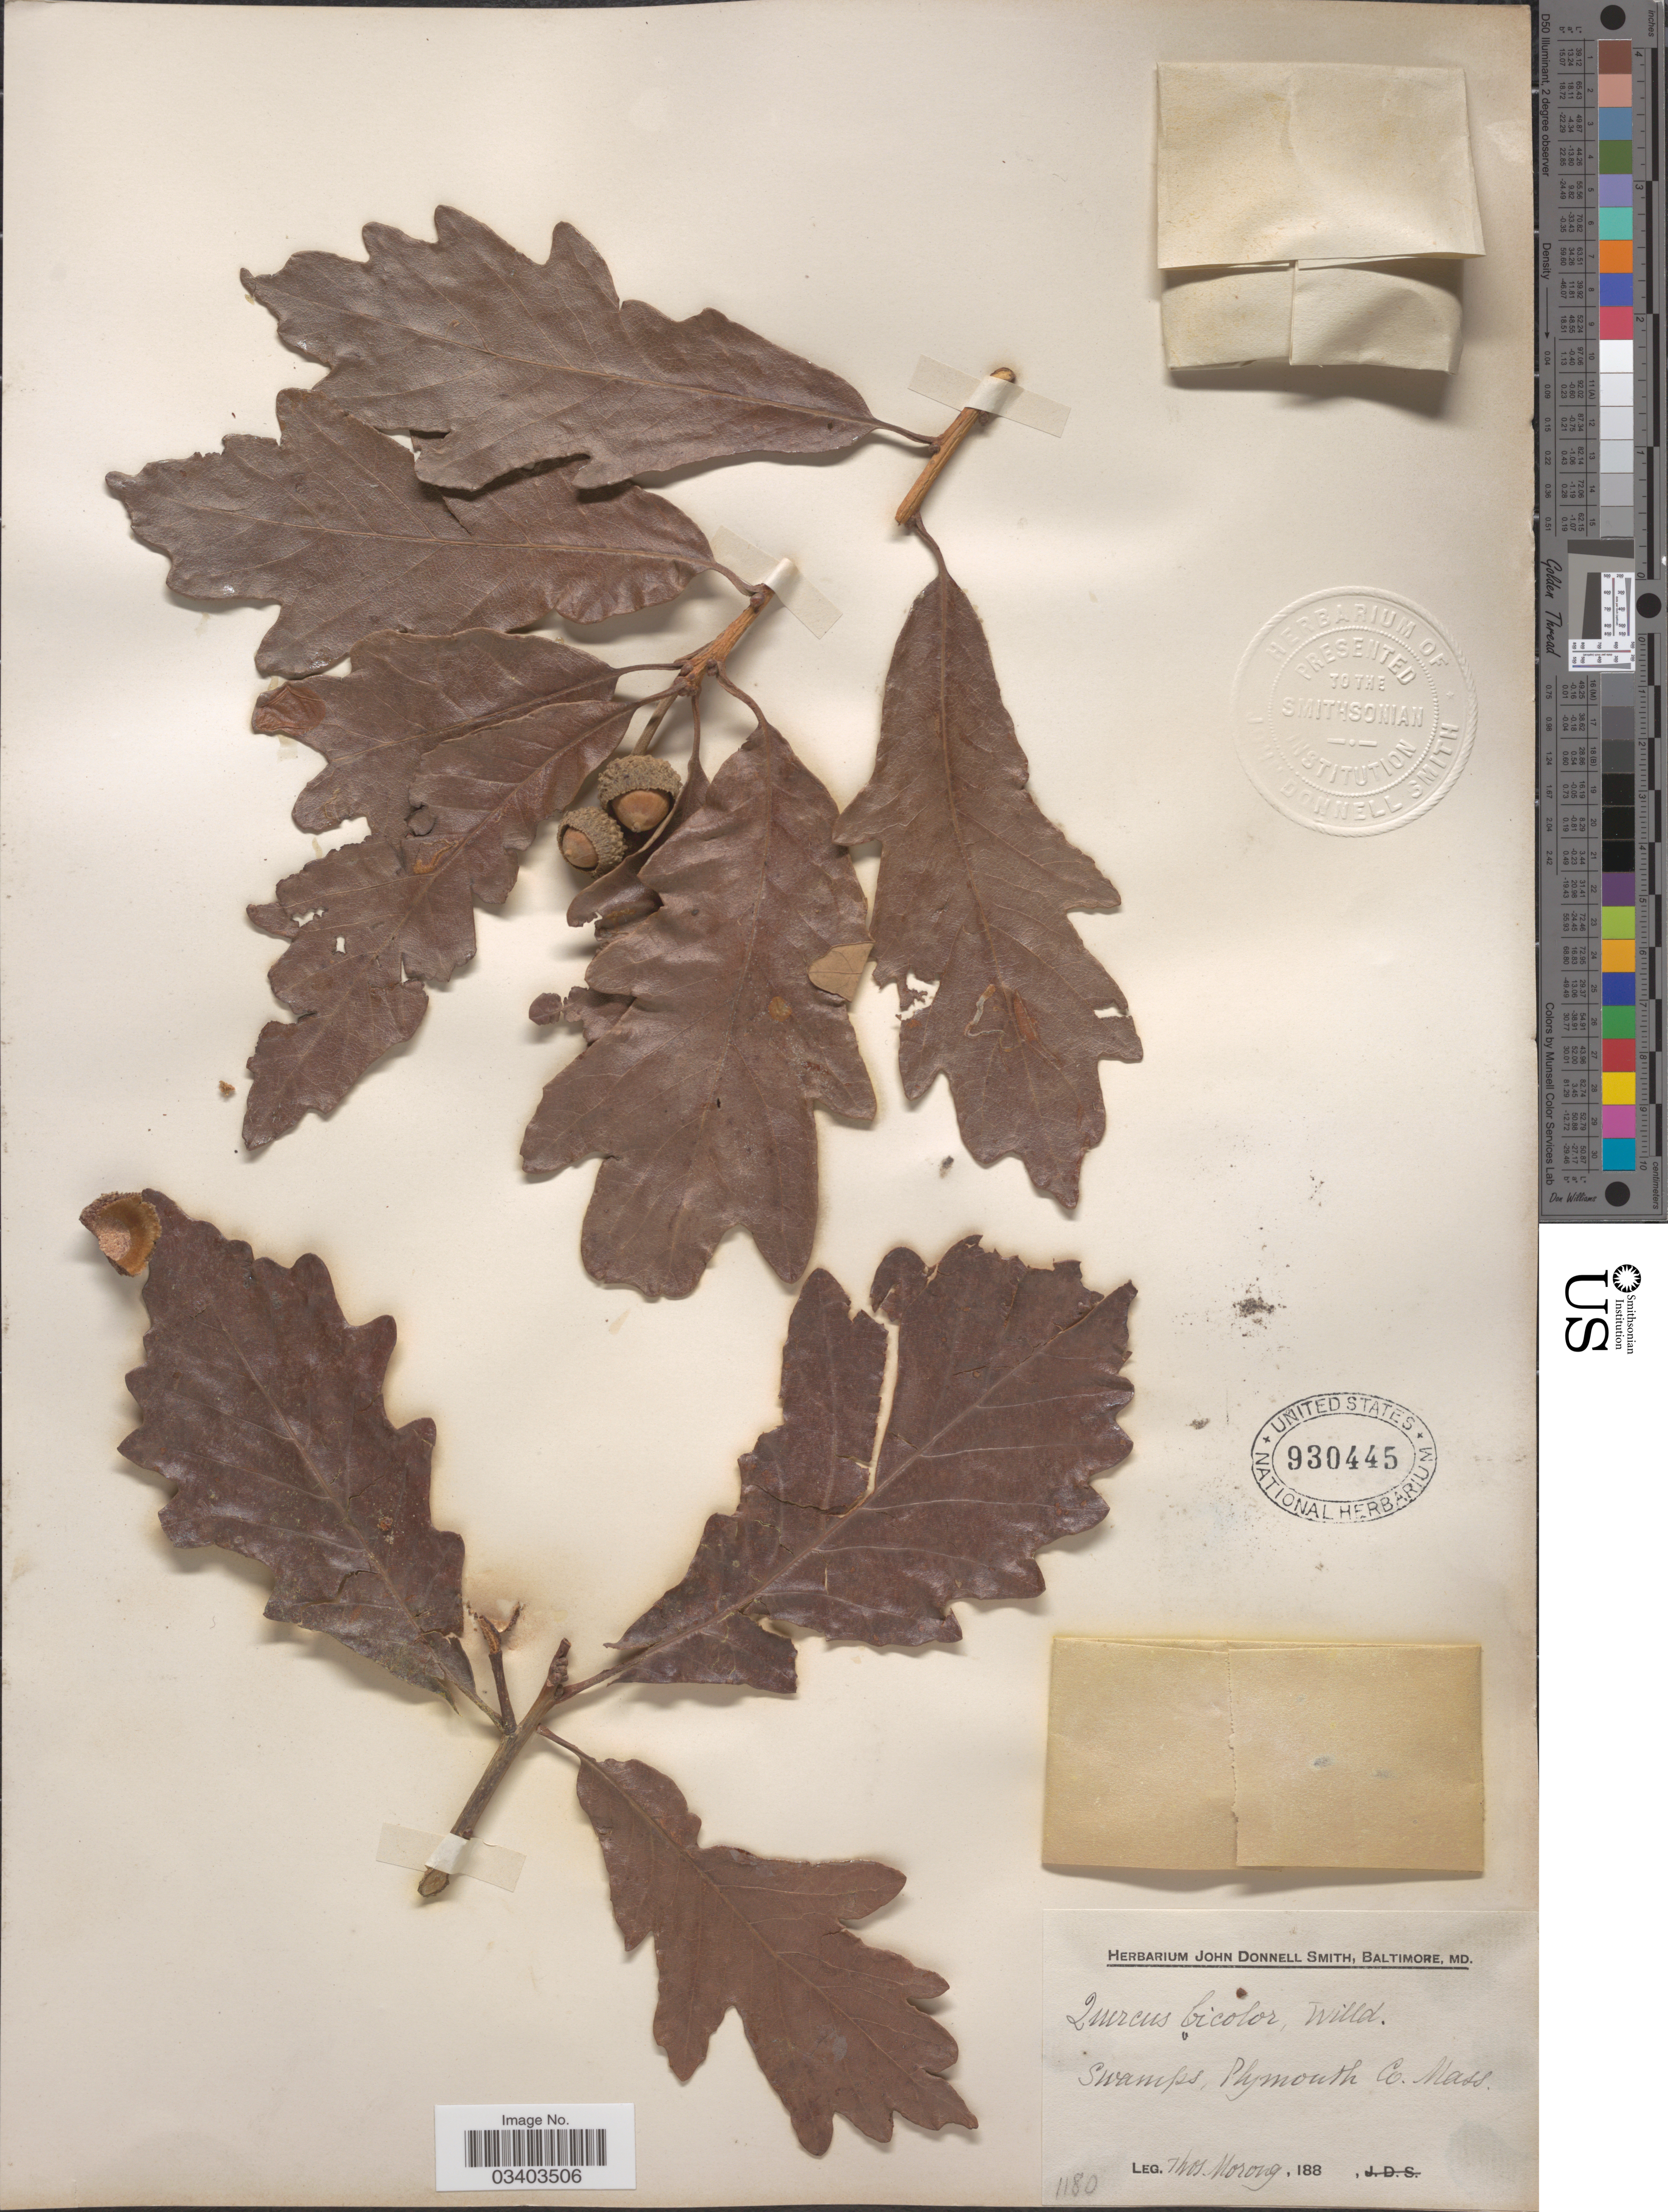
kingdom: Plantae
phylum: Tracheophyta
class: Magnoliopsida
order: Fagales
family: Fagaceae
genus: Quercus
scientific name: Quercus bicolor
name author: Willd.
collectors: ex herb. T. Morong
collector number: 1180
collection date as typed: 188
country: United States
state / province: Massachusetts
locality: Swamps, Plymouth Co.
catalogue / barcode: US 930445